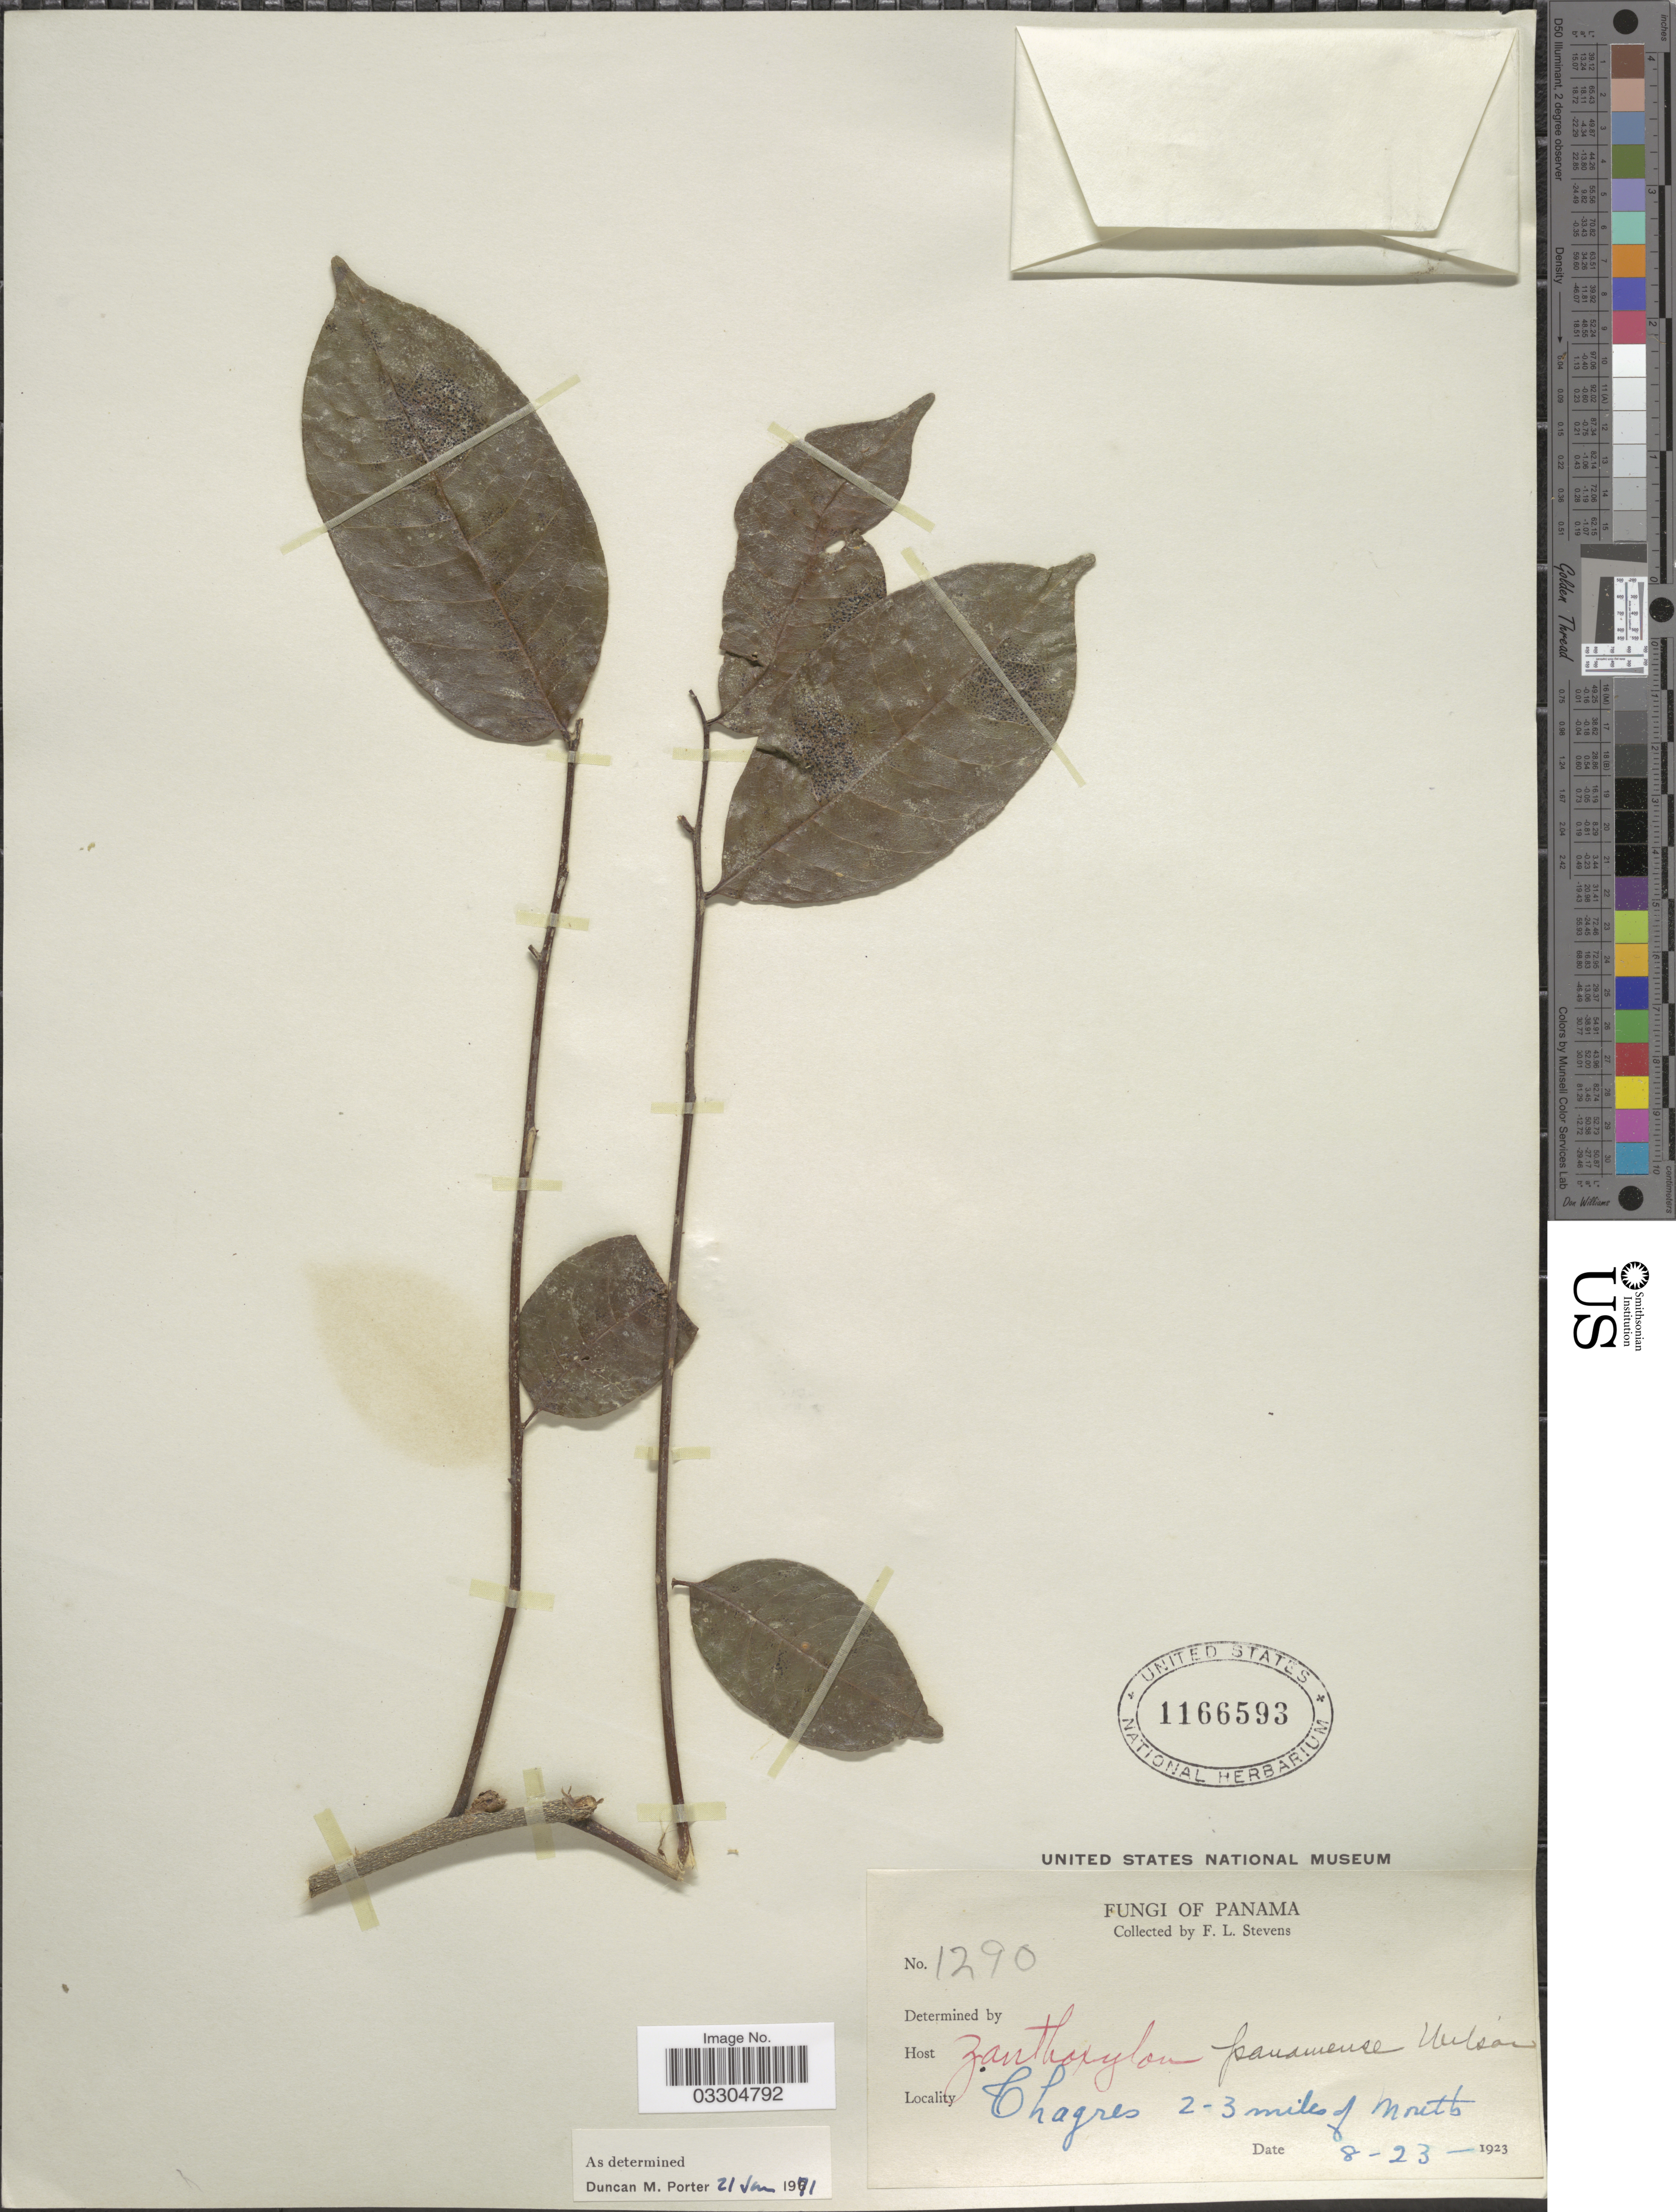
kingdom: Plantae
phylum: Tracheophyta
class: Magnoliopsida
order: Sapindales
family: Rutaceae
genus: Zanthoxylum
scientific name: Zanthoxylum panamense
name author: P. Wilson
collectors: F. L. Stevens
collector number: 1290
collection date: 1923-08-23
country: Panama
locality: Chagres 2-3 miles of mouth.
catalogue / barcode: US 1166593